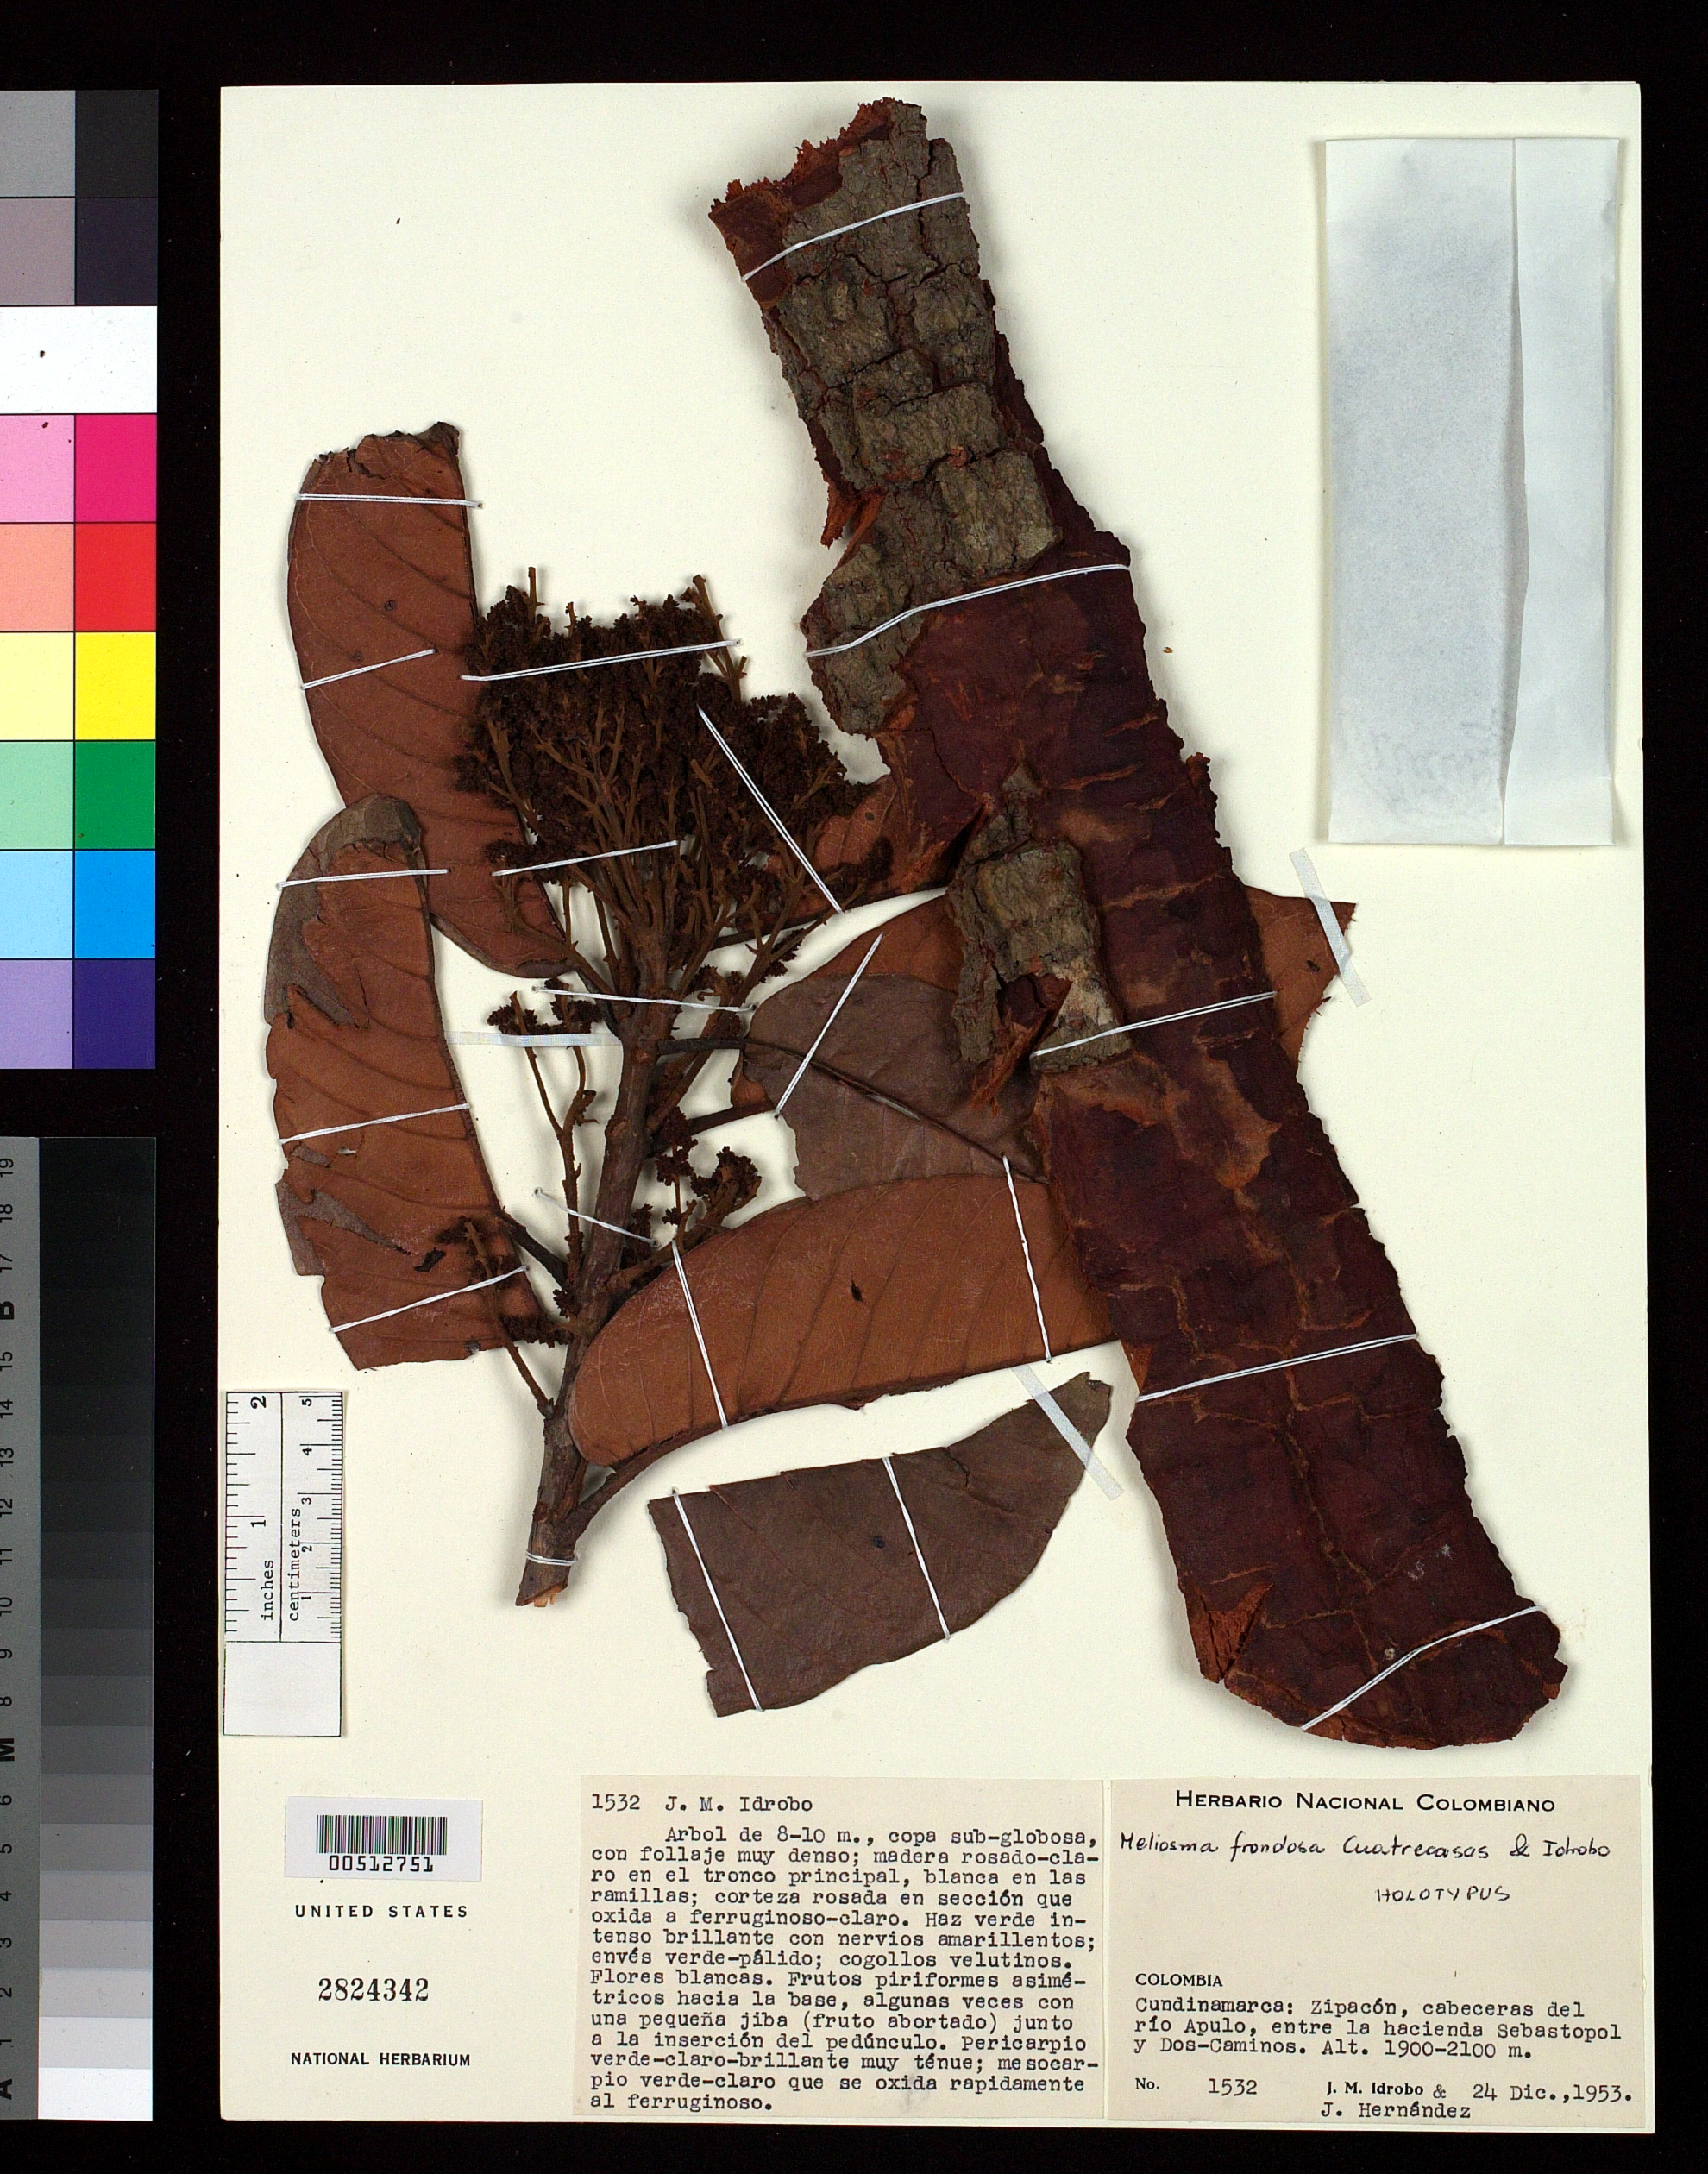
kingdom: Plantae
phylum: Tracheophyta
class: Magnoliopsida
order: Proteales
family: Sabiaceae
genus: Meliosma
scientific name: Meliosma frondosa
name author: Cuatrec. & Idrobo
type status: Isotype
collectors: J. M. Idrobo & J. Hernandez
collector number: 1532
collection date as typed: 24 Dec 1953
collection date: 1953-12-24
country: Colombia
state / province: Cundinamarca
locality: Zipacon Cabecera del Rio Apulo, entre lo Hacienda Sebastopol y Dos-Camonis.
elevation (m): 1900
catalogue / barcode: US 2824342